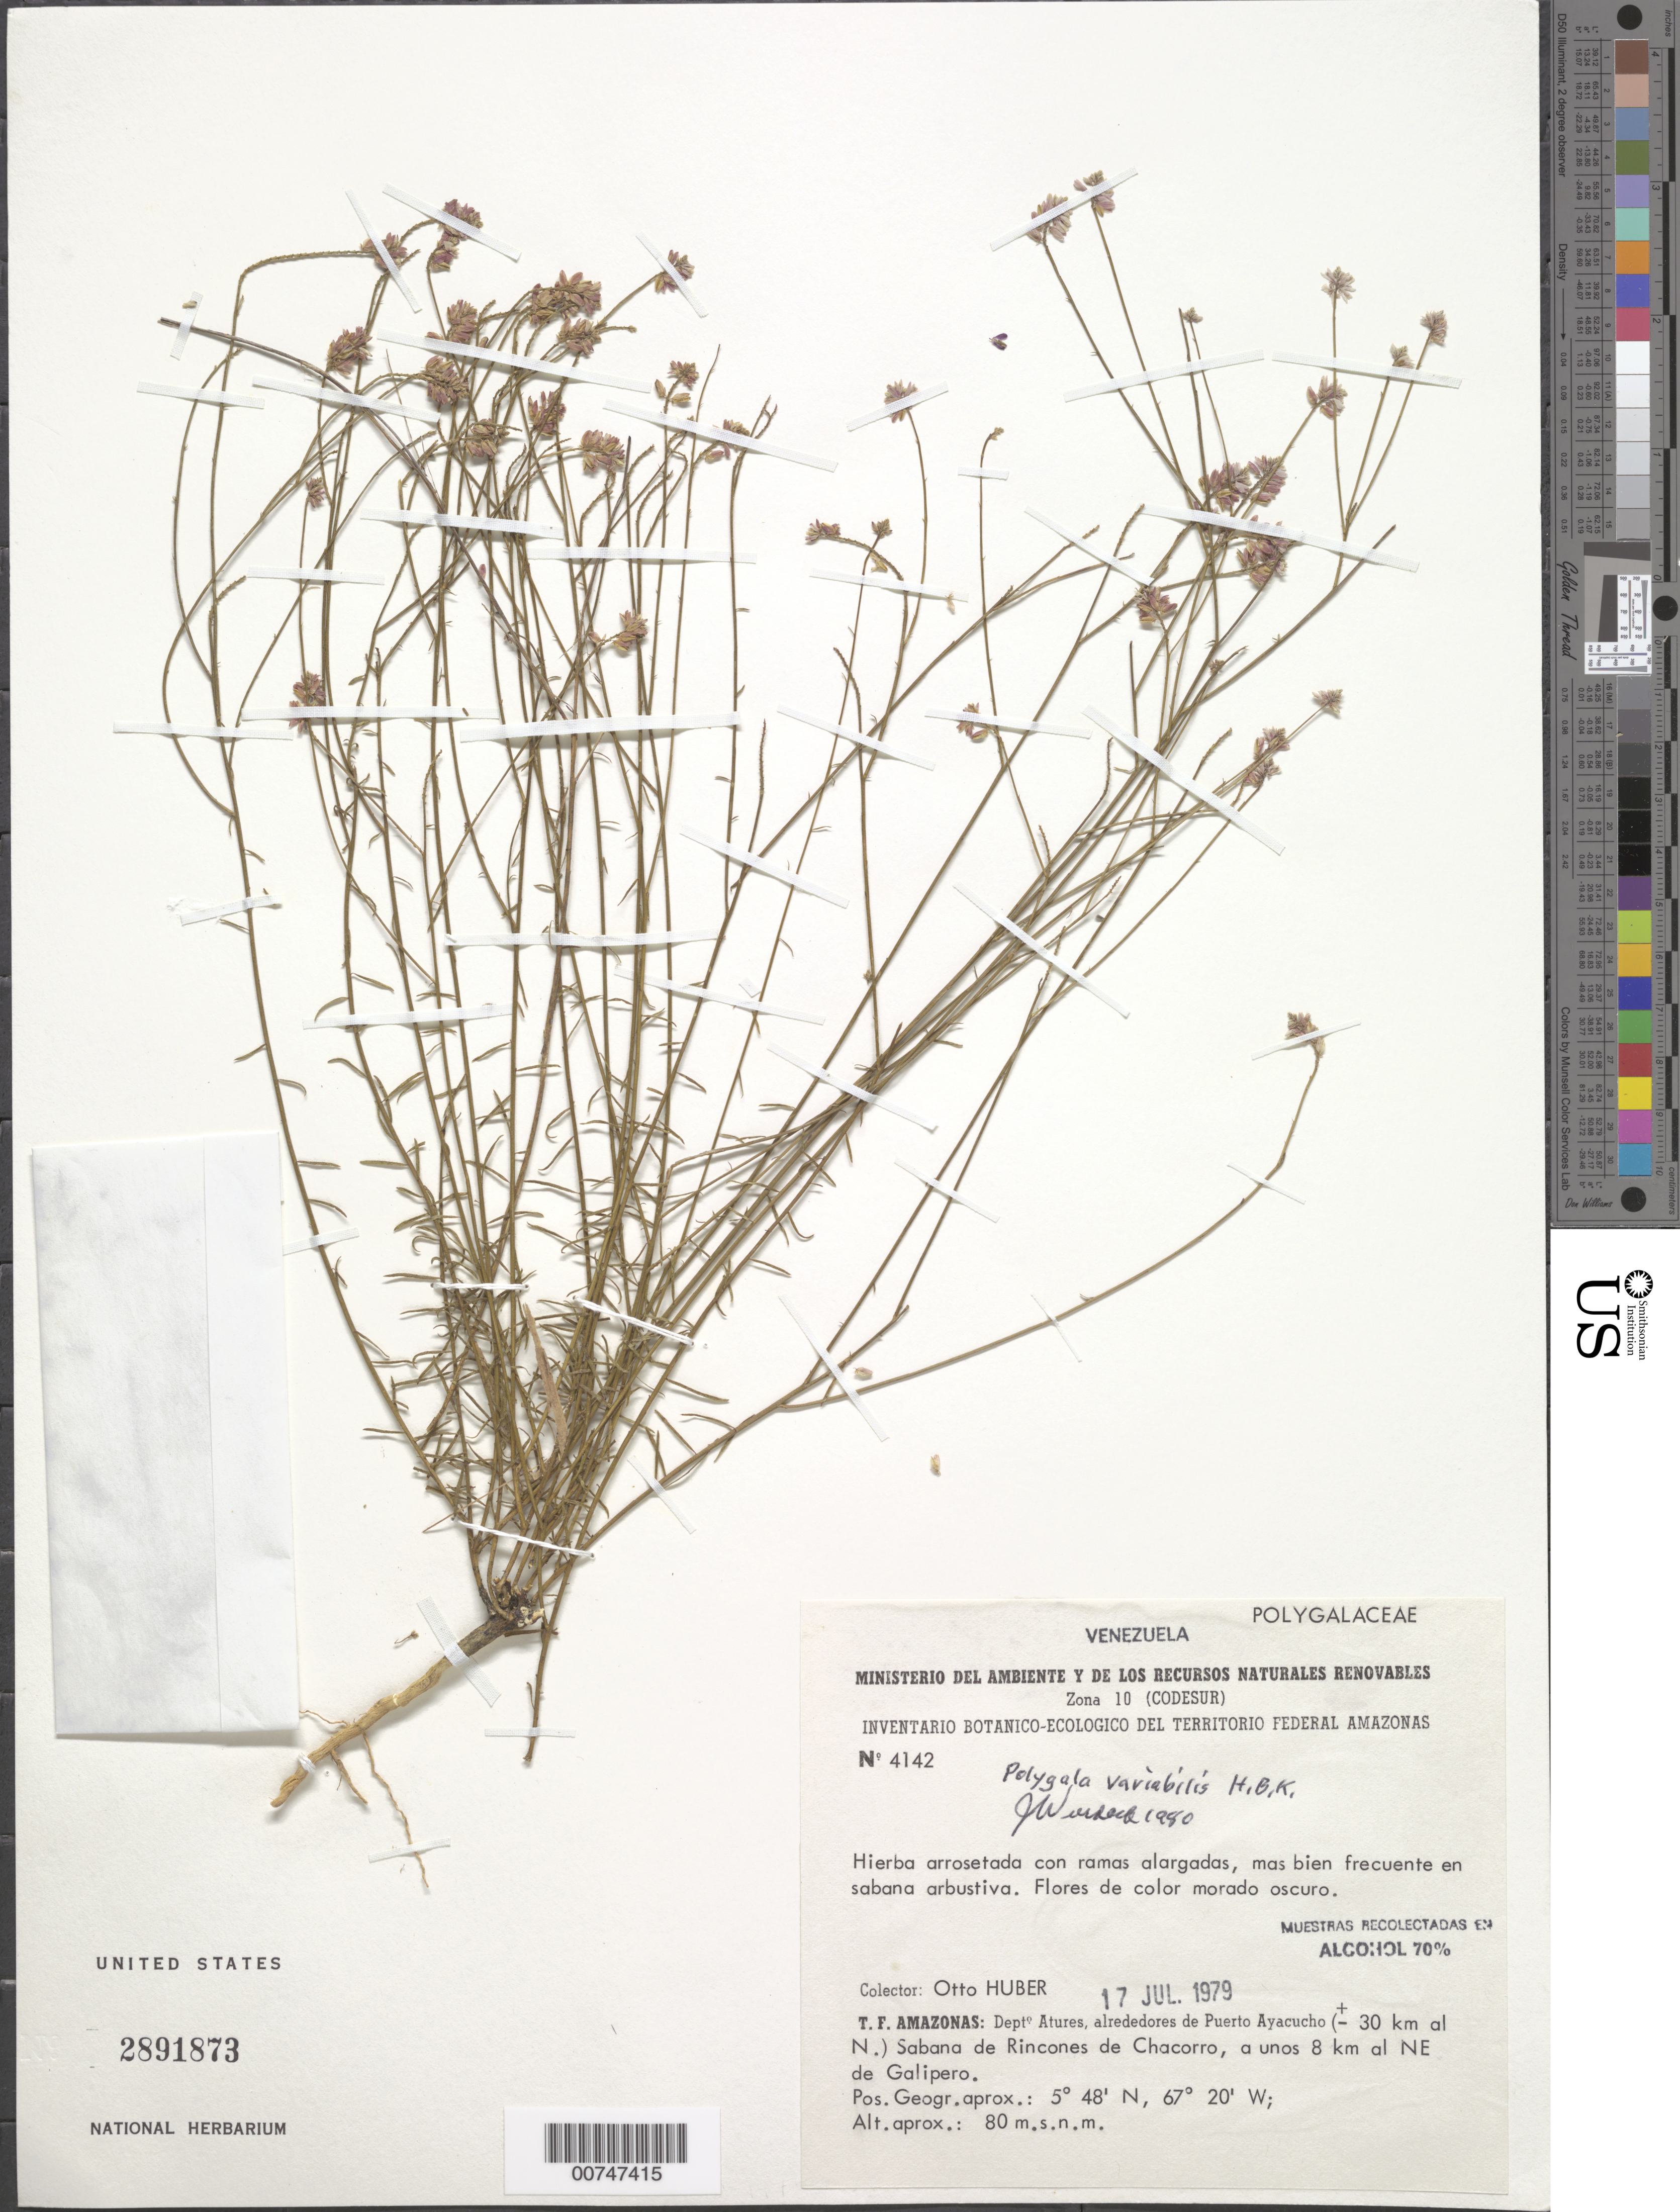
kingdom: Plantae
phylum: Tracheophyta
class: Magnoliopsida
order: Fabales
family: Polygalaceae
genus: Polygala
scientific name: Polygala variabilis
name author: Kunth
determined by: Wurdack, John J., (US), US (UNITED STATES)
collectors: O. Huber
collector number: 4142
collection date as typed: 17-Jul-79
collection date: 1979-07-17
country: Venezuela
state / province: Amazonas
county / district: Atures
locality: Puerto Ayacucho, 30 km N; Sabanas de Rincones de Chocorro; 8 km NE Galipero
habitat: Sabana arbustiva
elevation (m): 80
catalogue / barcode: US 2891873